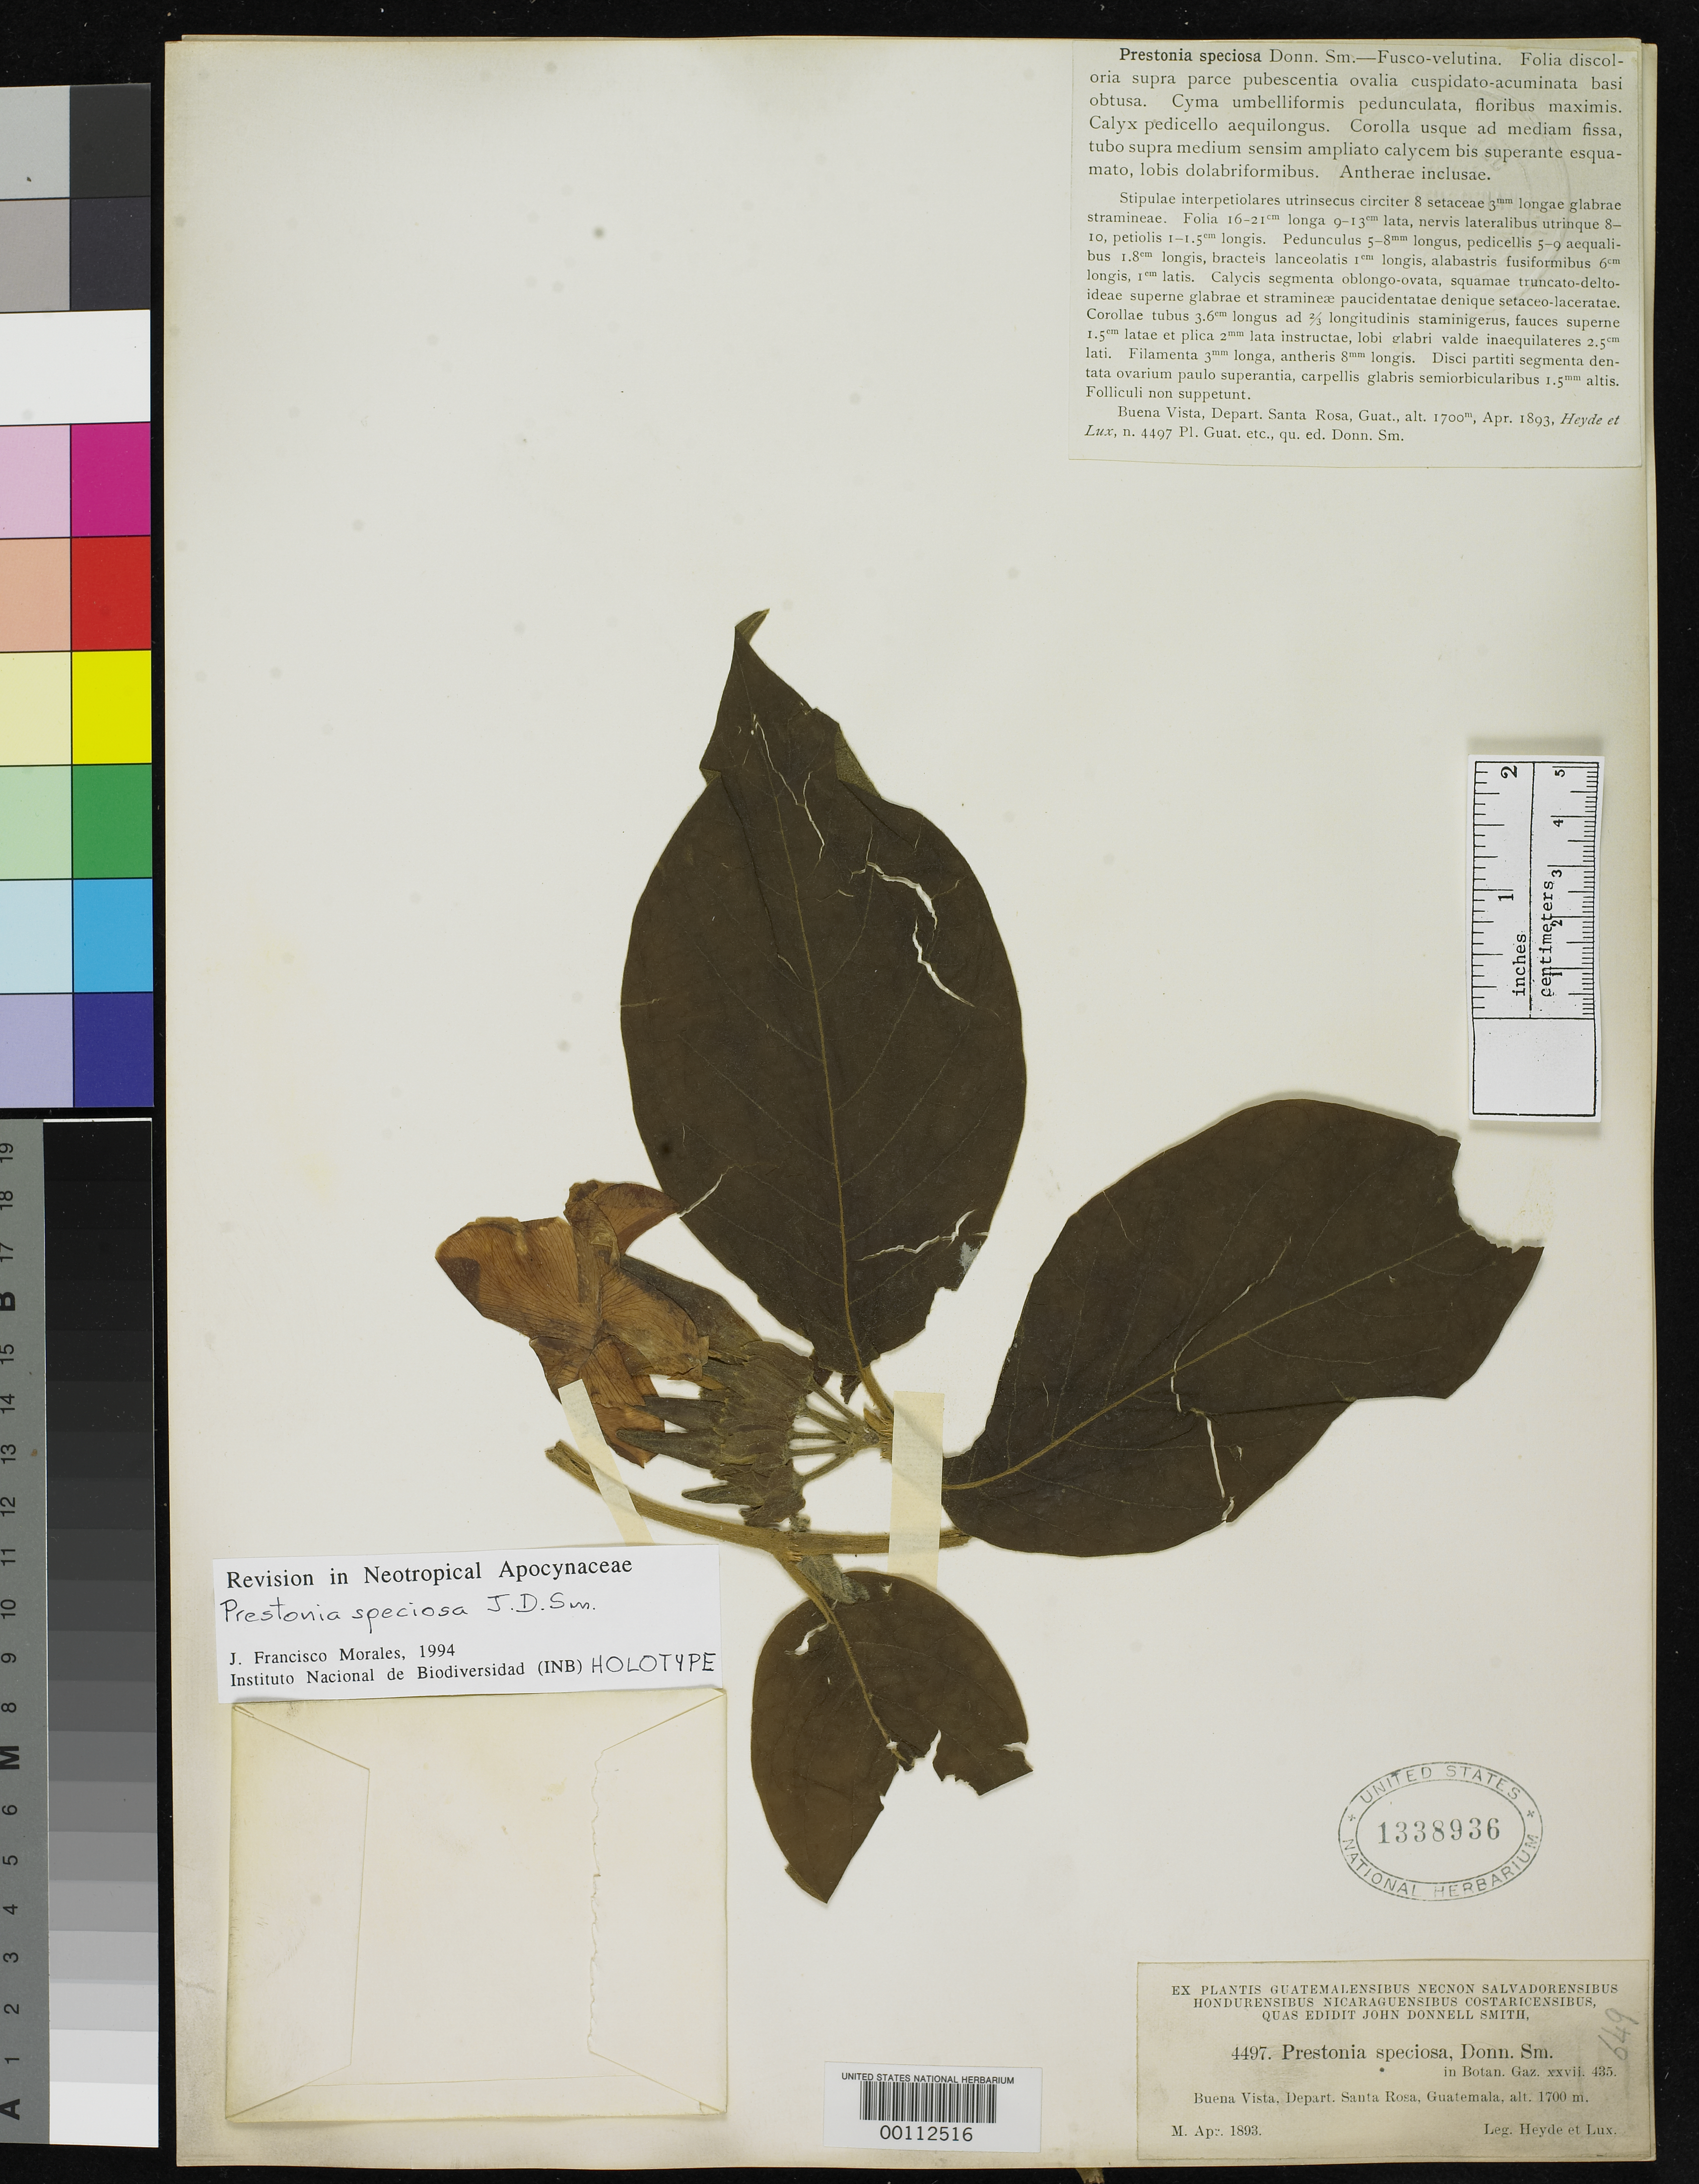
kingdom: Plantae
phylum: Tracheophyta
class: Magnoliopsida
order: Gentianales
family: Apocynaceae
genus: Prestonia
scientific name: Prestonia speciosa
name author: Donn. Sm.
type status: Type Collection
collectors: E. T. Heyde & E. Lux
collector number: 4497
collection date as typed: Apr 1893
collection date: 1893-04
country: Guatemala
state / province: Santa Rosa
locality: Buena Vista.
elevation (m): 1700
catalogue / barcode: US 1338936